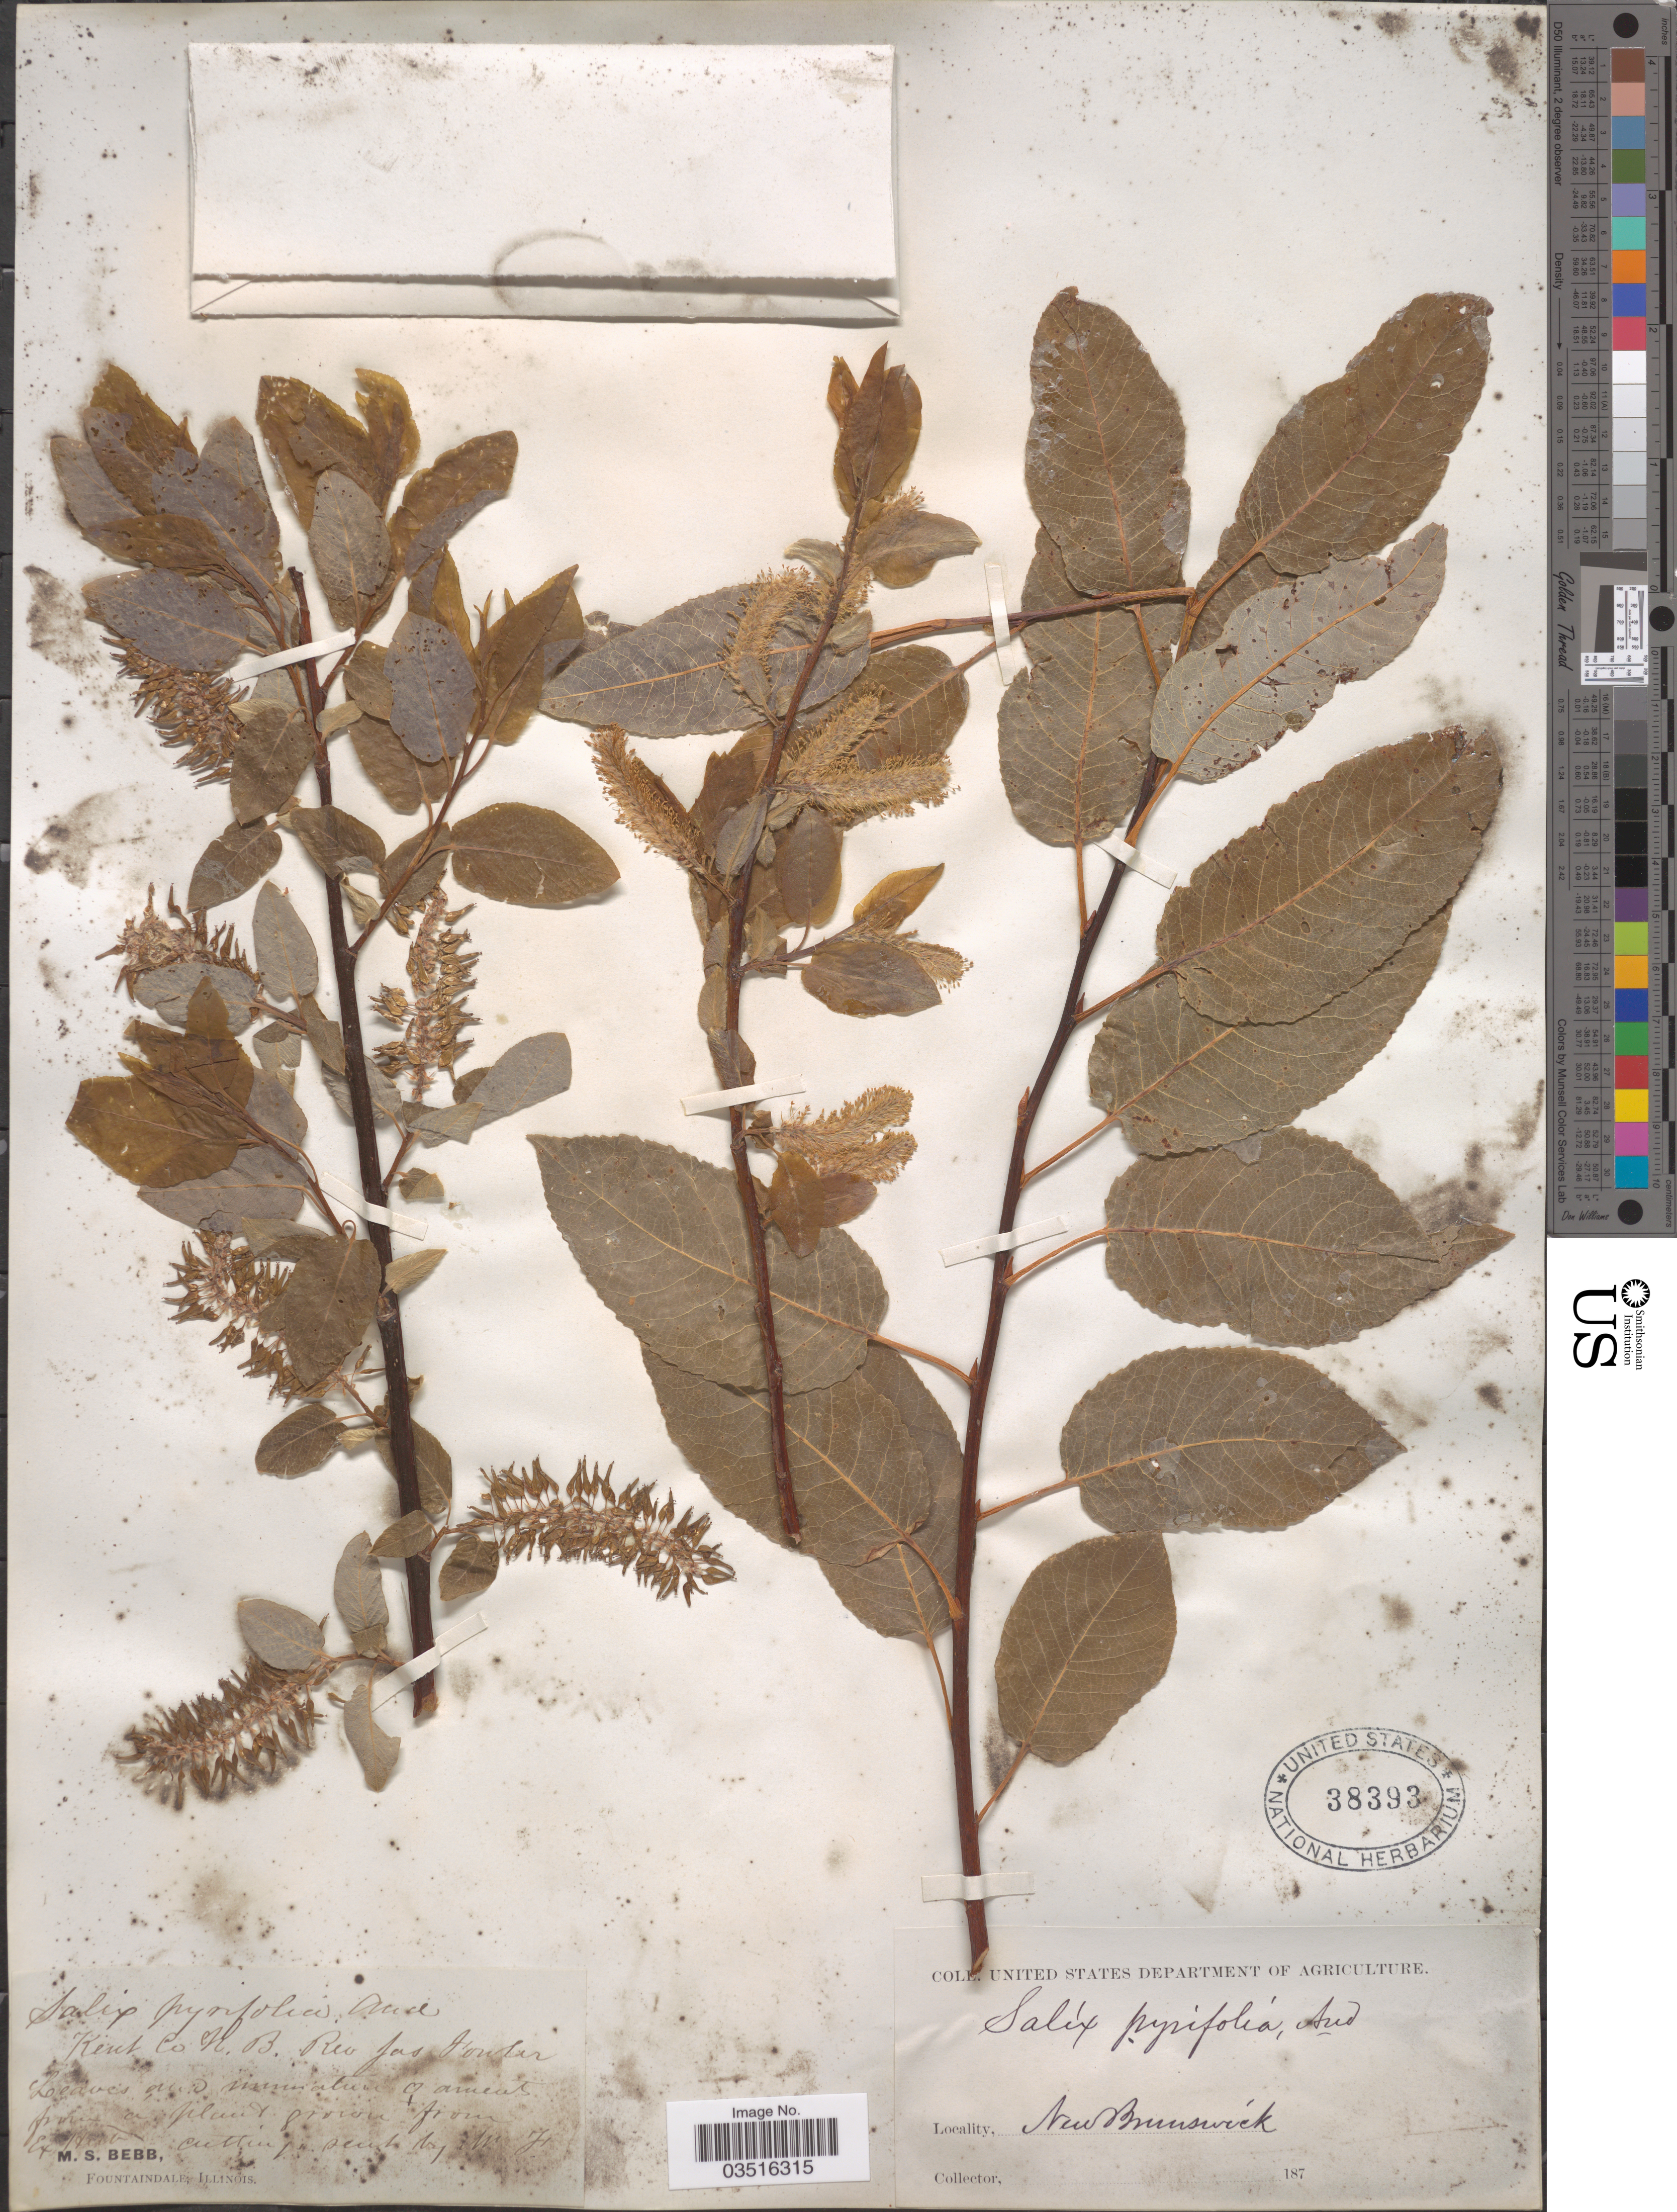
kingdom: Plantae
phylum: Tracheophyta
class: Magnoliopsida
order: Malpighiales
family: Salicaceae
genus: Salix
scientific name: Salix pyrifolia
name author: Ledeb.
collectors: J. P. Fowler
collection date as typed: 187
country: Canada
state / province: New Brunswick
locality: Kent Co.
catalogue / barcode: US 38393